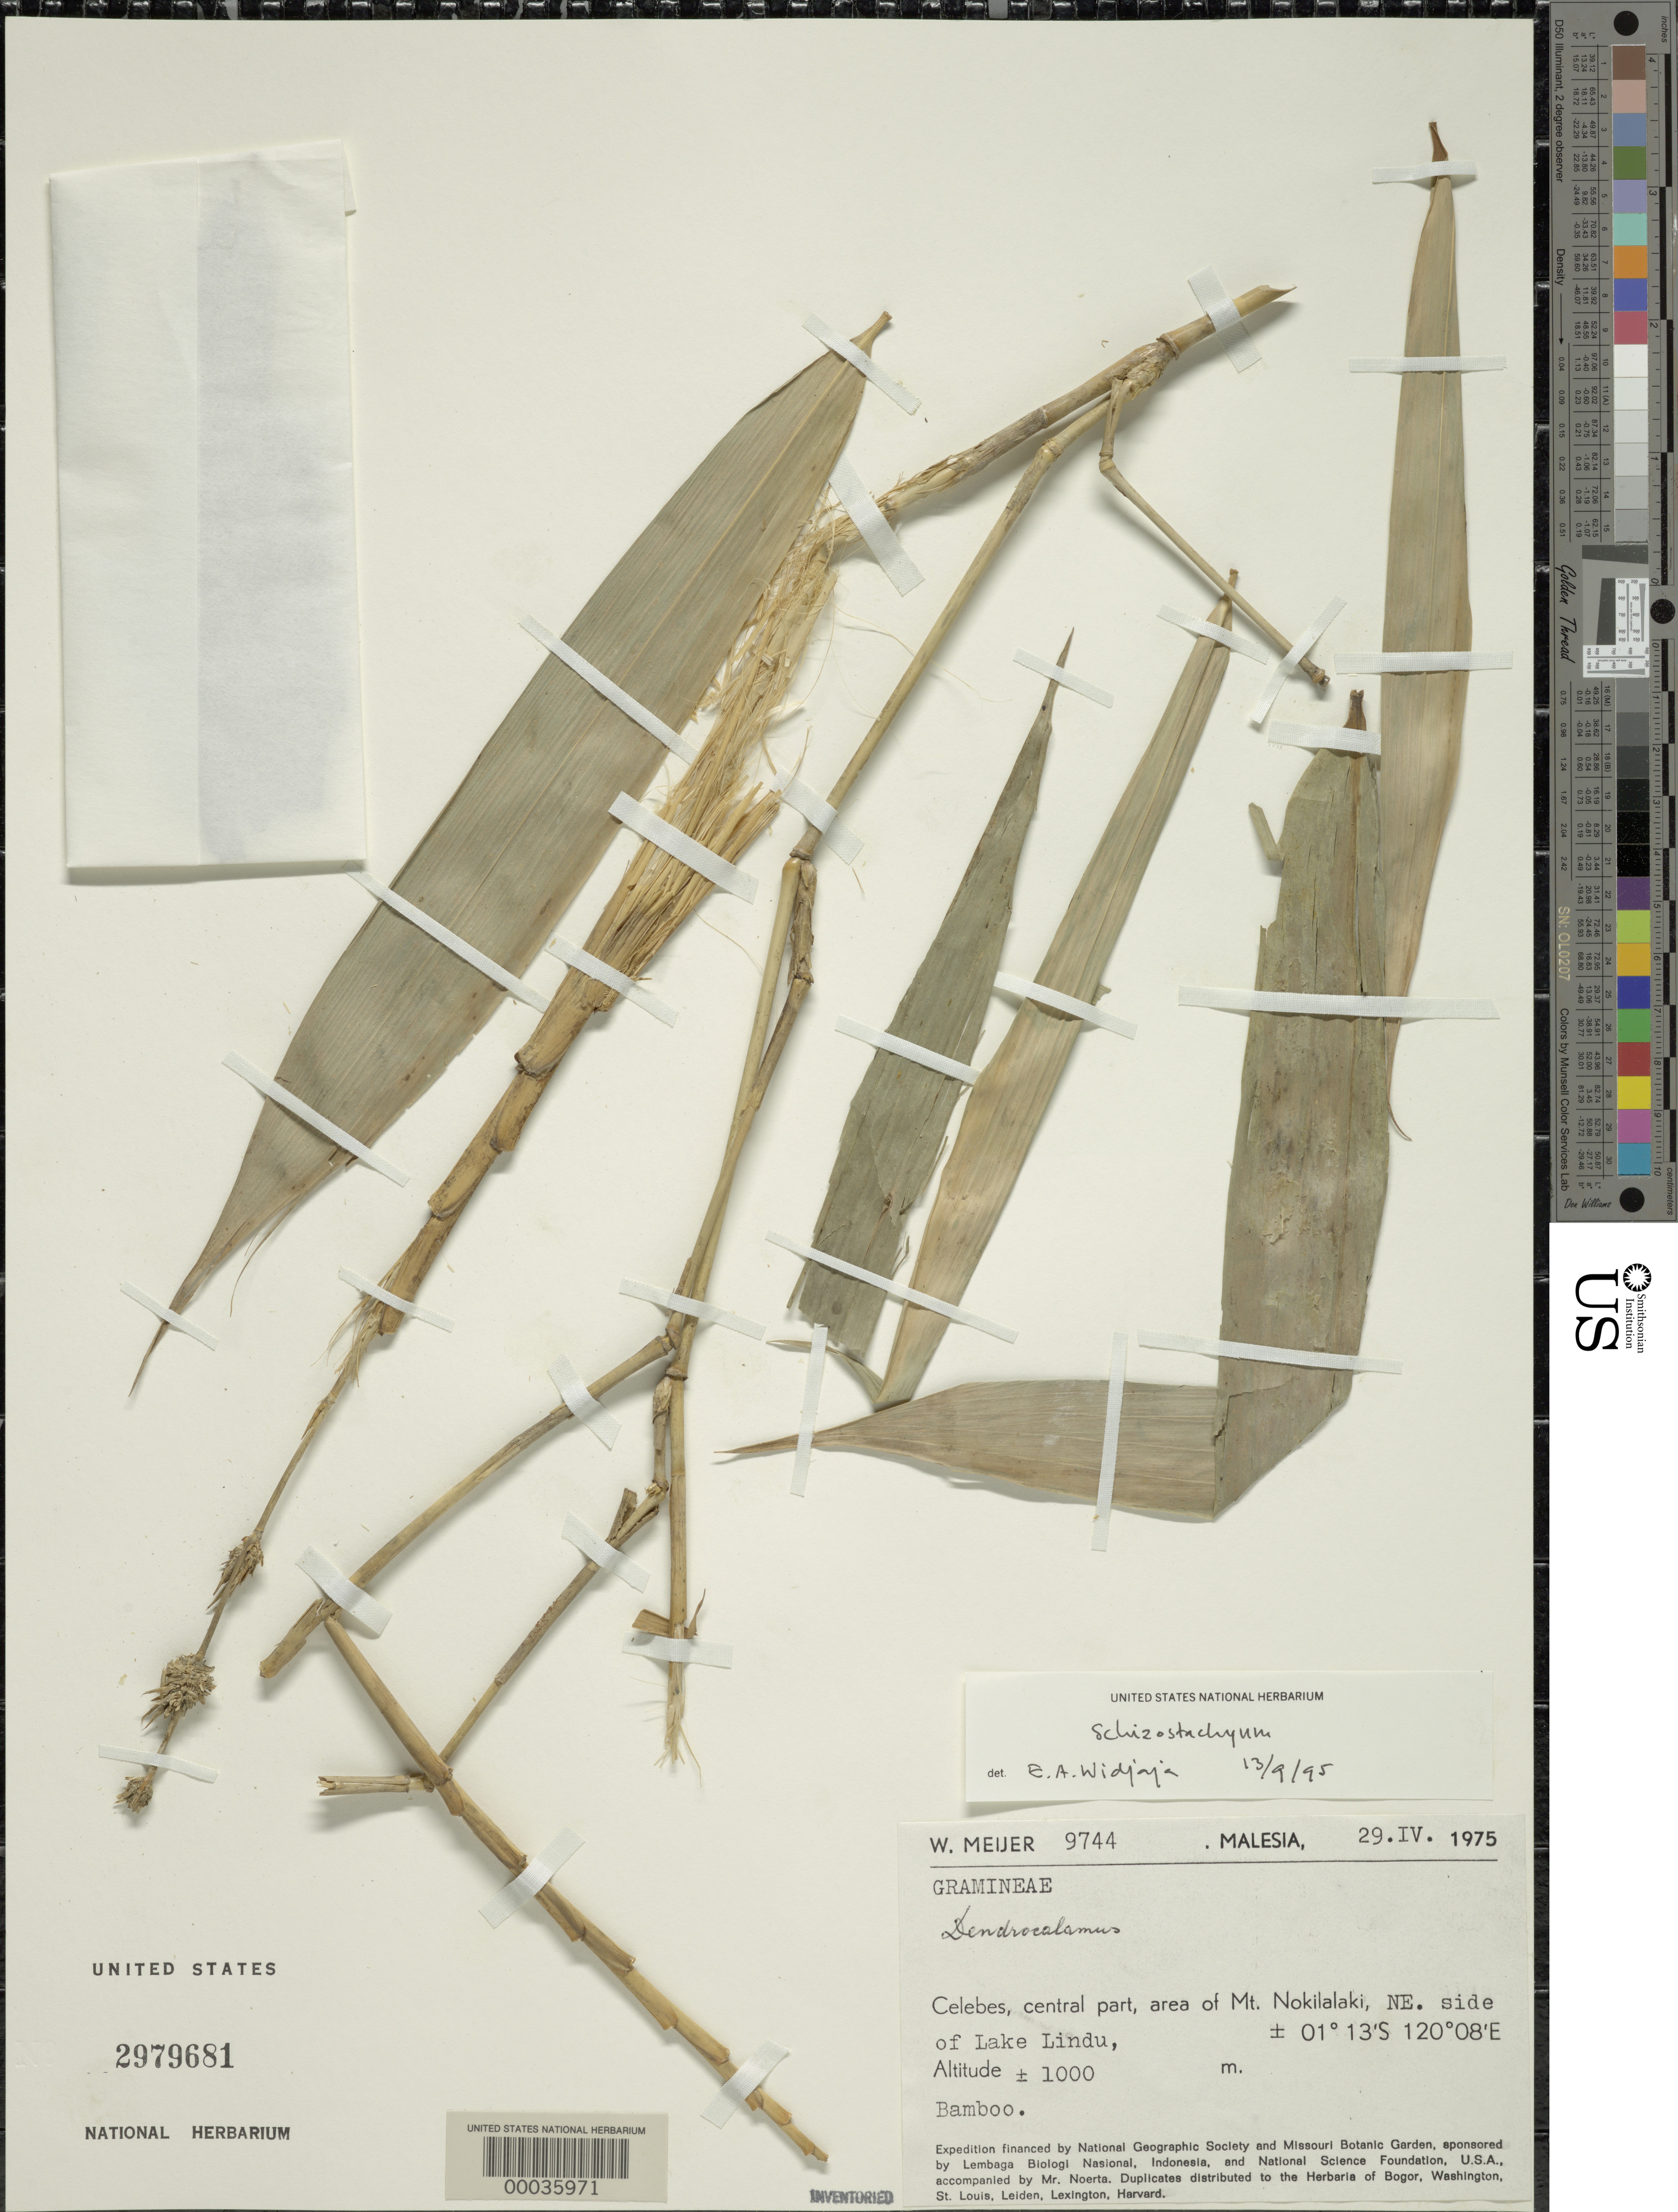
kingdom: Plantae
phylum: Tracheophyta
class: Liliopsida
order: Poales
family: Poaceae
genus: Schizostachyum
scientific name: Schizostachyum sp.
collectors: W. Meijer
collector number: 9744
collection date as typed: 29 Apr 1975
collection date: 1975-04-29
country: Indonesia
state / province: Sulawesi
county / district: Sulawesi Tengah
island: Sulawesi [Celebes]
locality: Celebes, mt. nokilalaki, lake lindu, ne side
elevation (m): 1000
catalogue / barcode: US 2979681